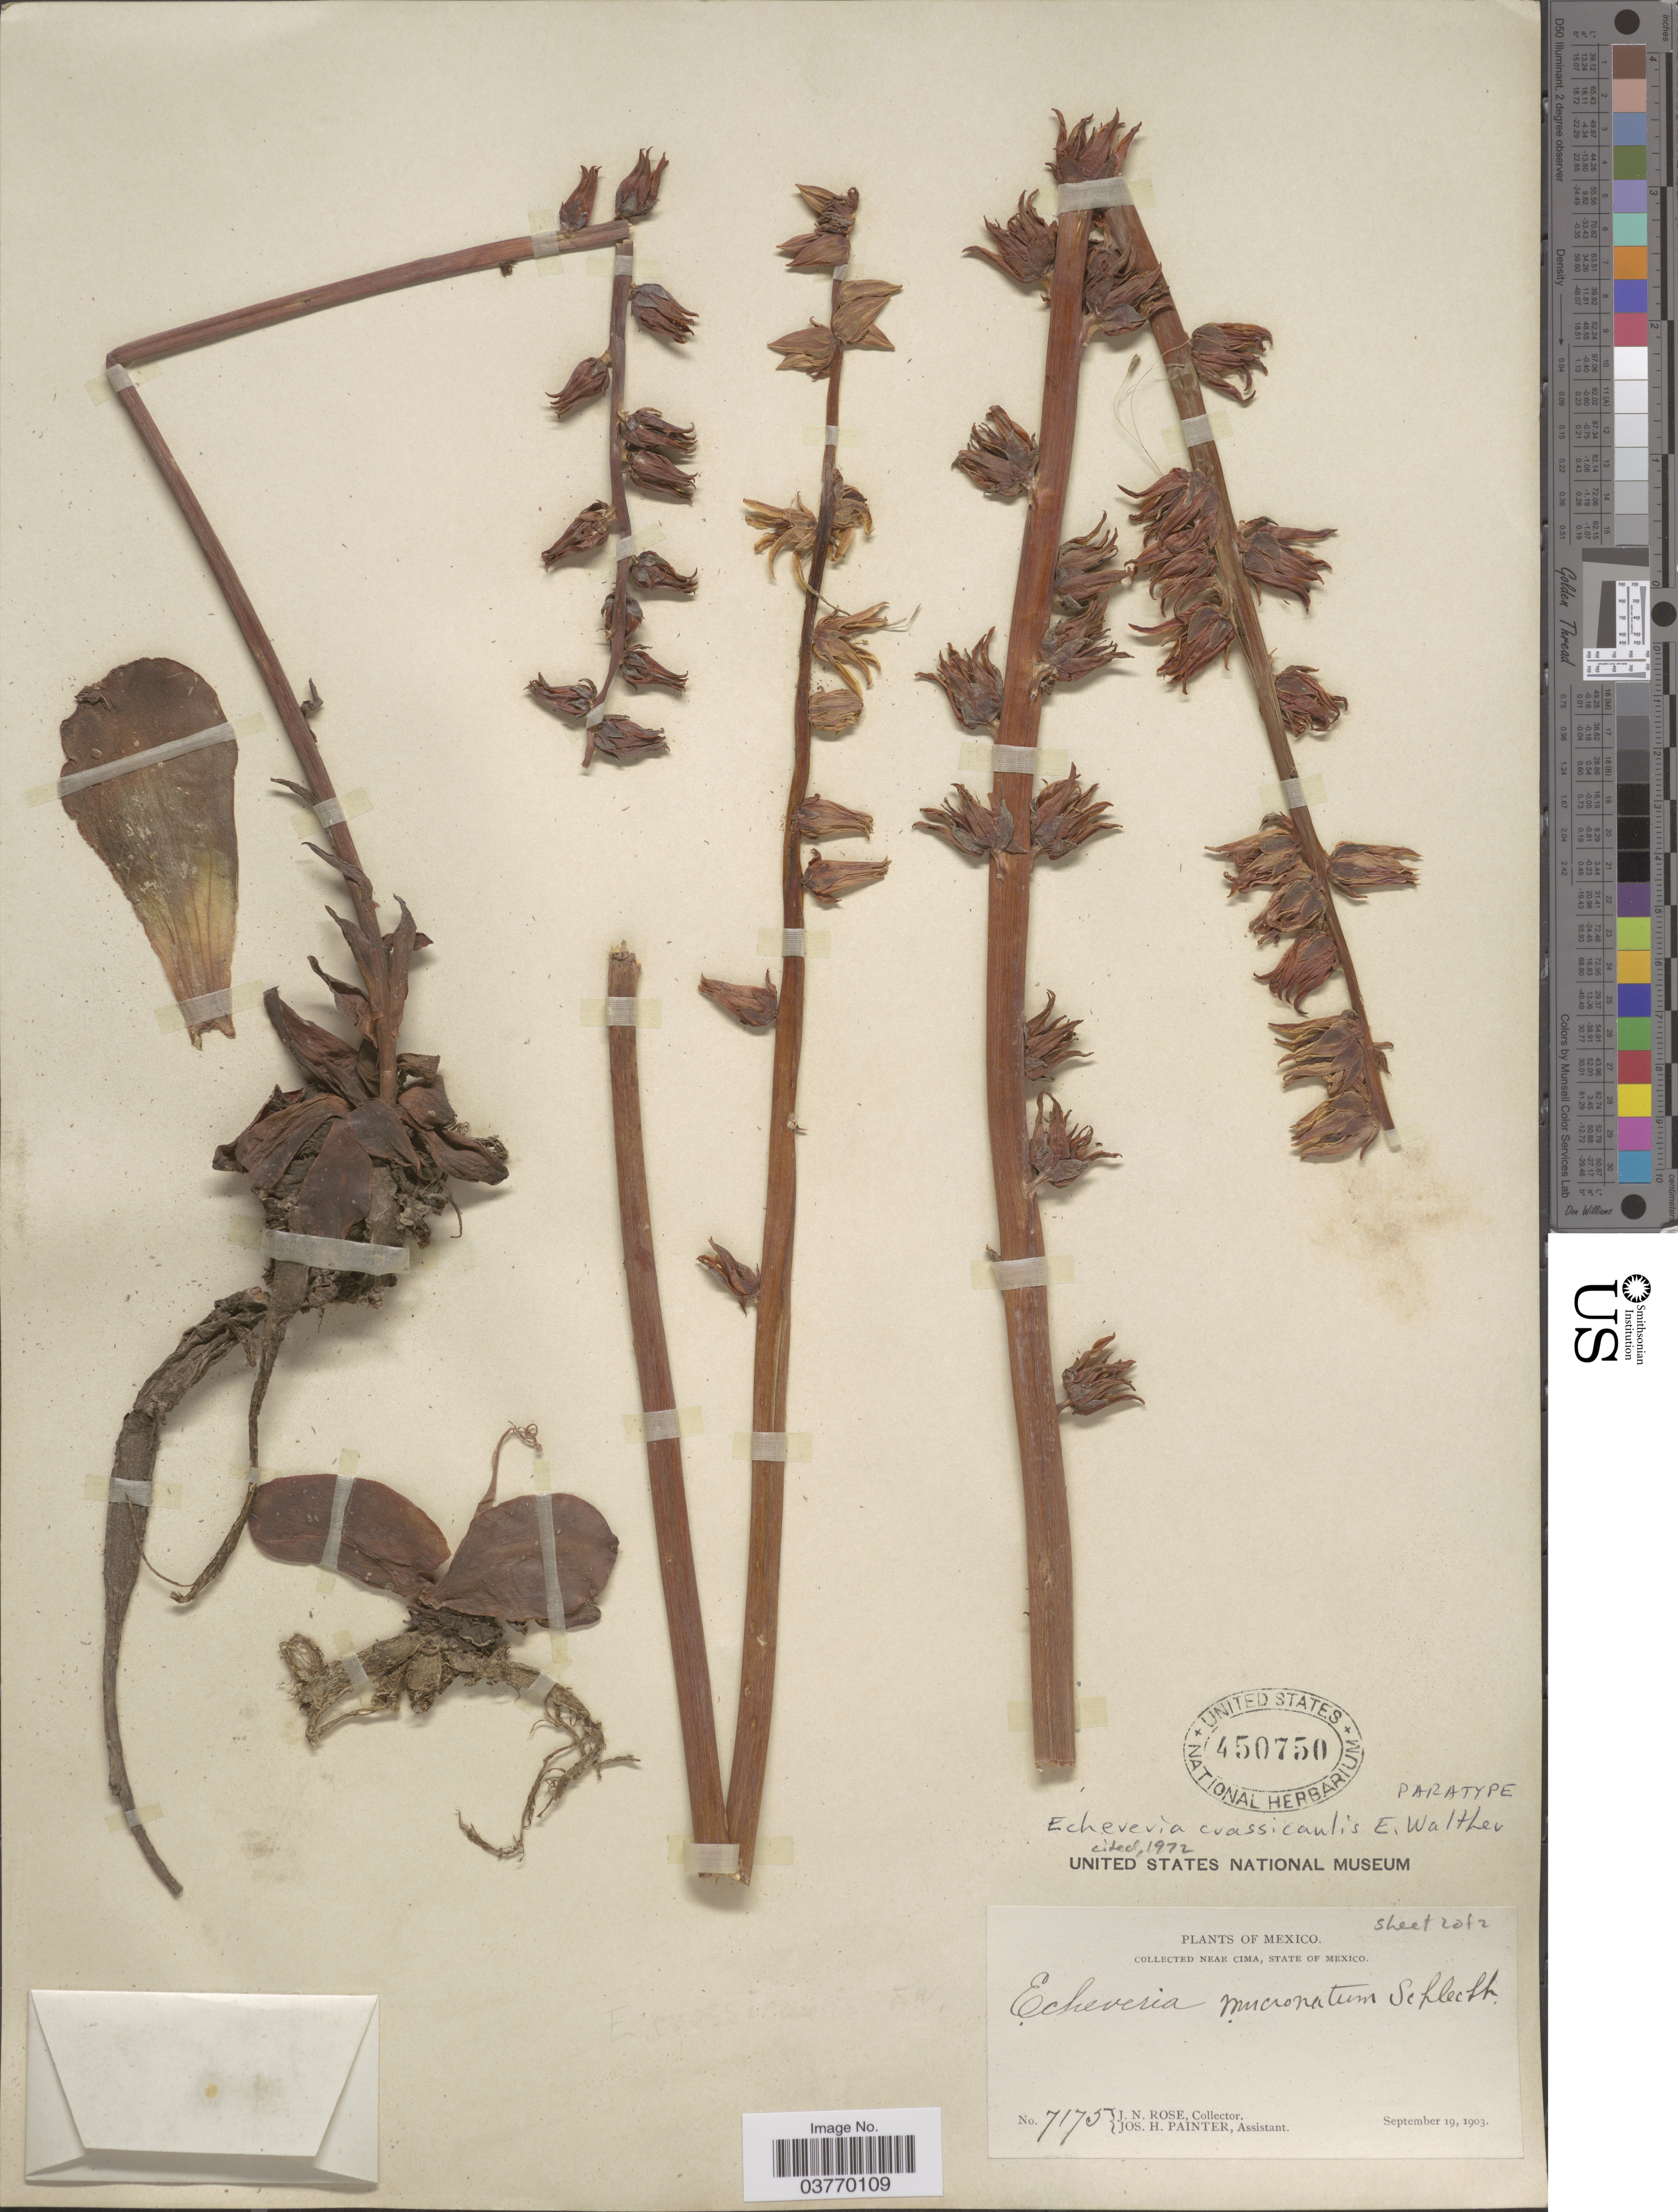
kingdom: Plantae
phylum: Tracheophyta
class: Magnoliopsida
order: Saxifragales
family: Crassulaceae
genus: Echeveria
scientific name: Echeveria crassicaulis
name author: E. Walther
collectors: J. N. Rose & J. H. Painter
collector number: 7175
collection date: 1903-09-19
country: Mexico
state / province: México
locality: Near Cima.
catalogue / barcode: US 450750